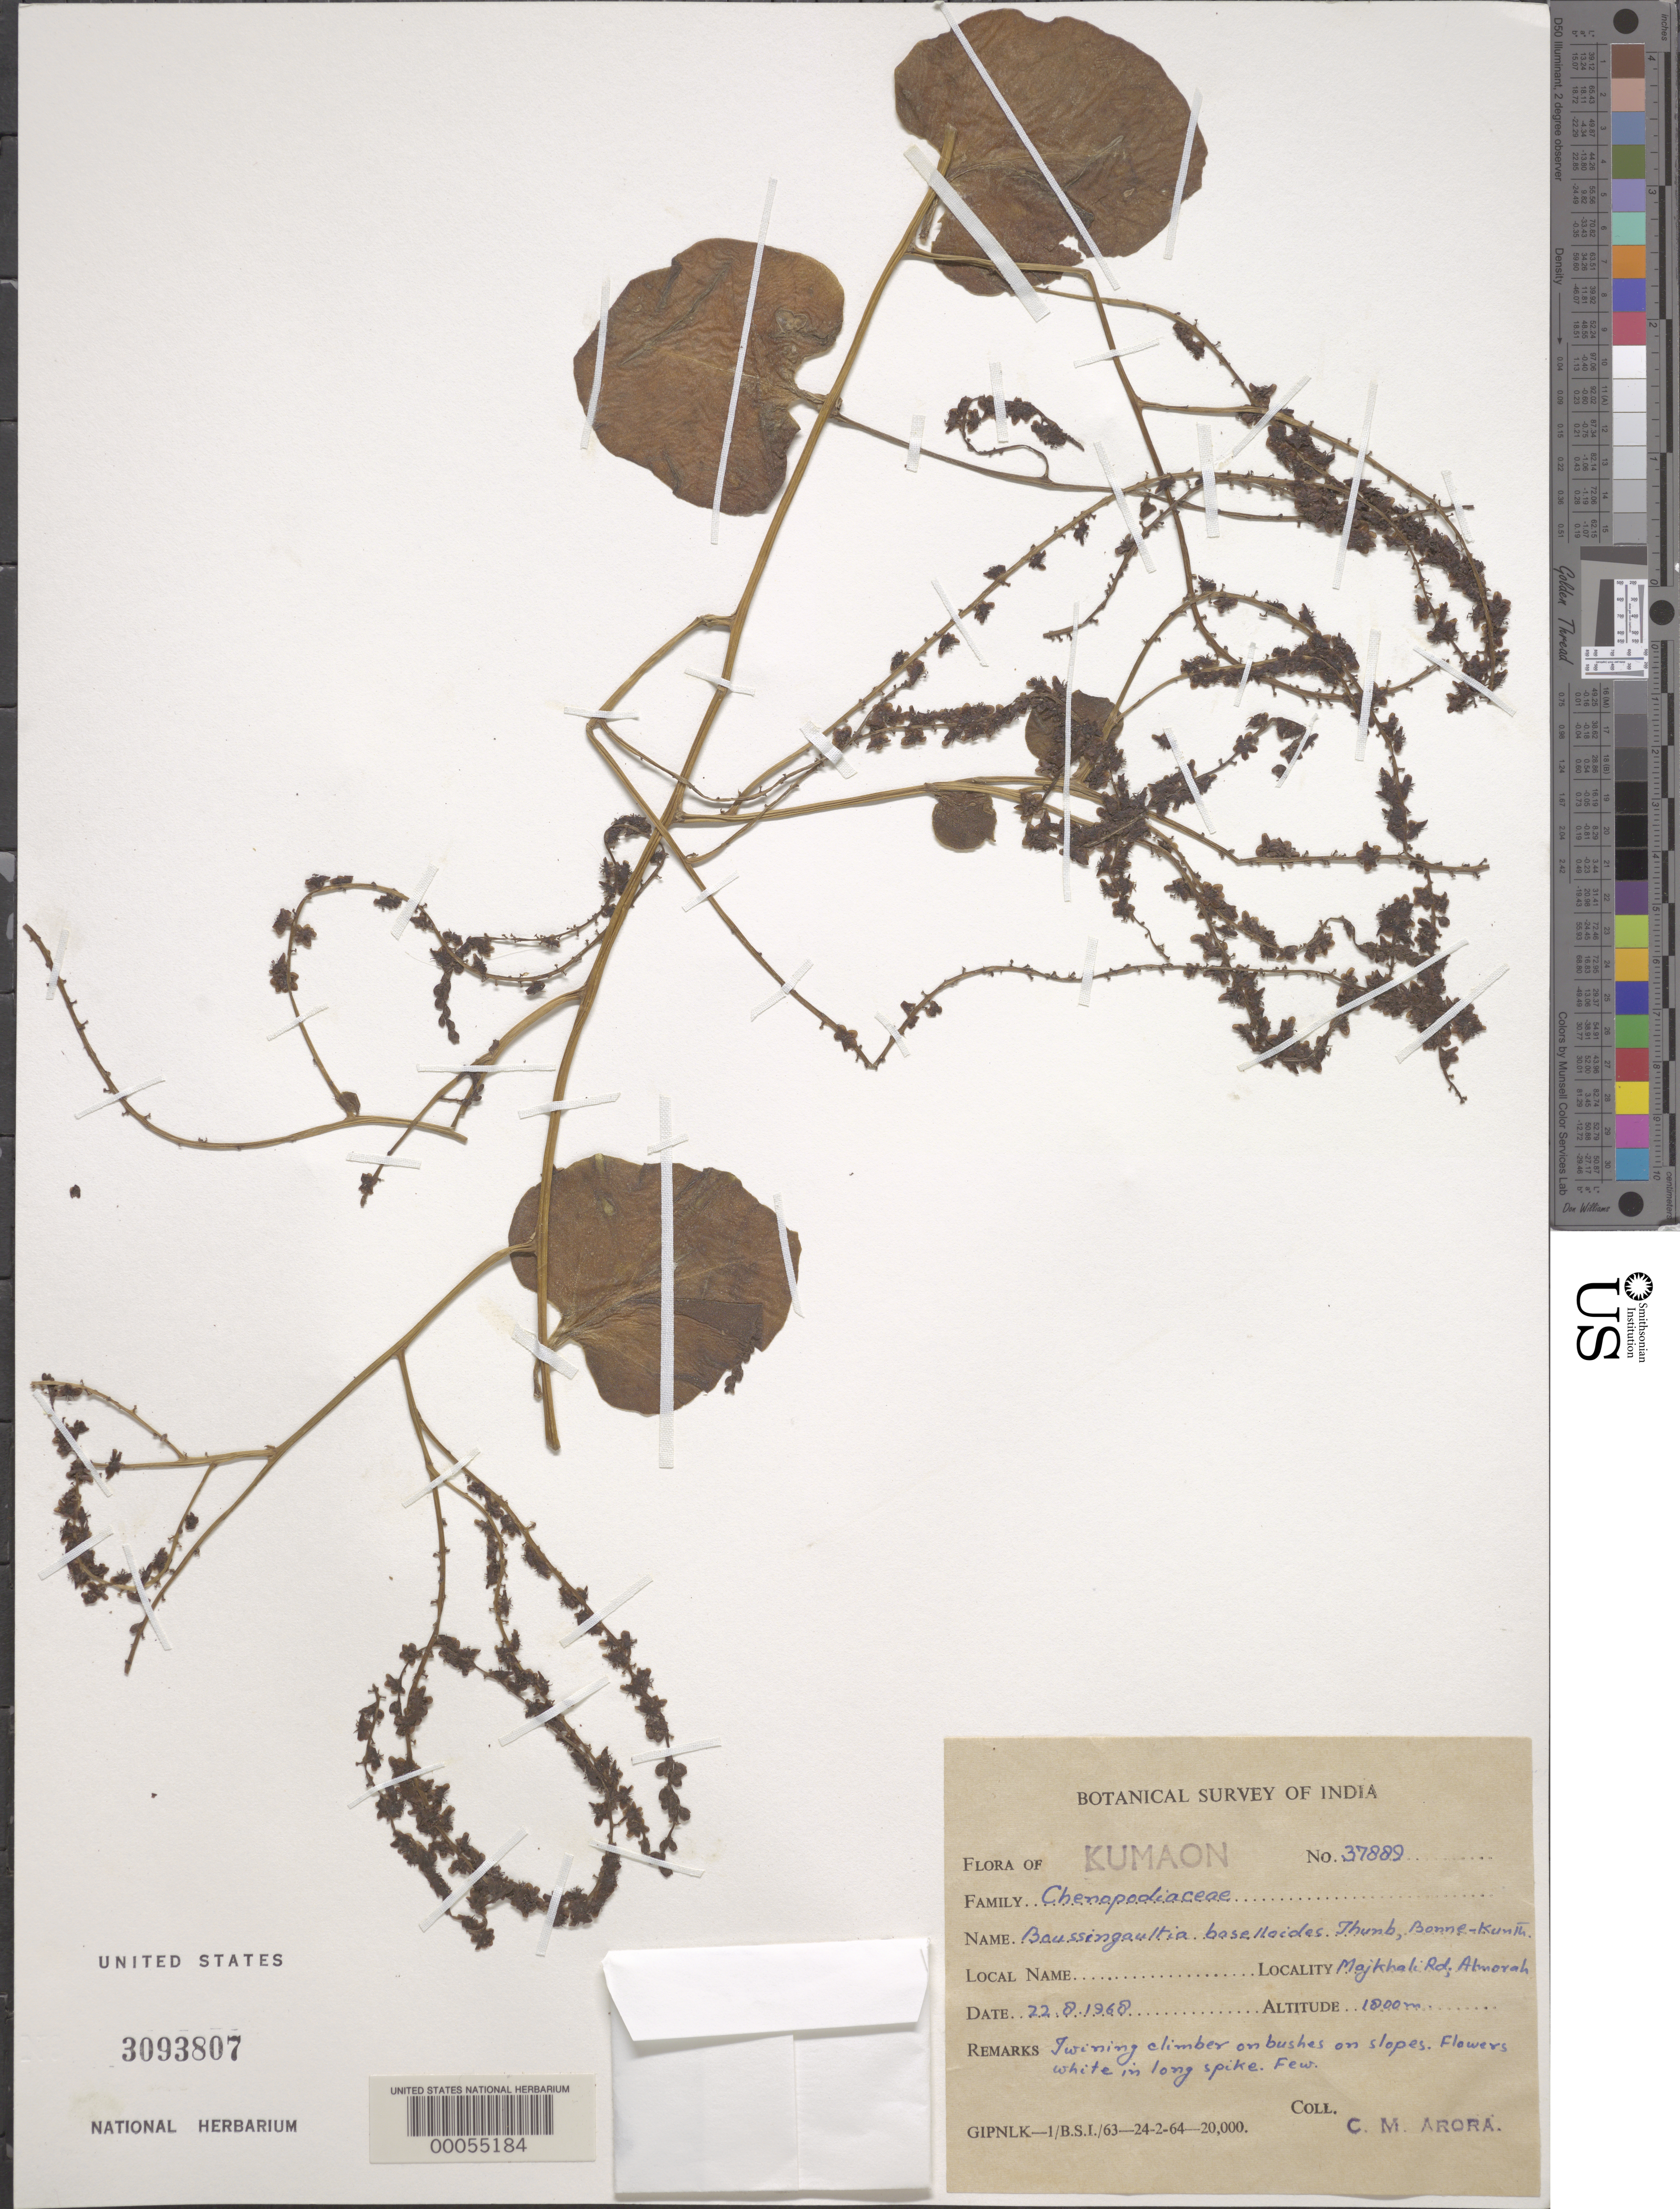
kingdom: Plantae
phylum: Tracheophyta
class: Magnoliopsida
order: Caryophyllales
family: Basellaceae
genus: Anredera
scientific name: Anredera baselloides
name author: (Kunth) Baill.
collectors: C. Arora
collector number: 37889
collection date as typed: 22 Aug 1968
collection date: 1968-08-22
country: India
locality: Majkhali road, abmorah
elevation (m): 1200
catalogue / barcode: US 3093807